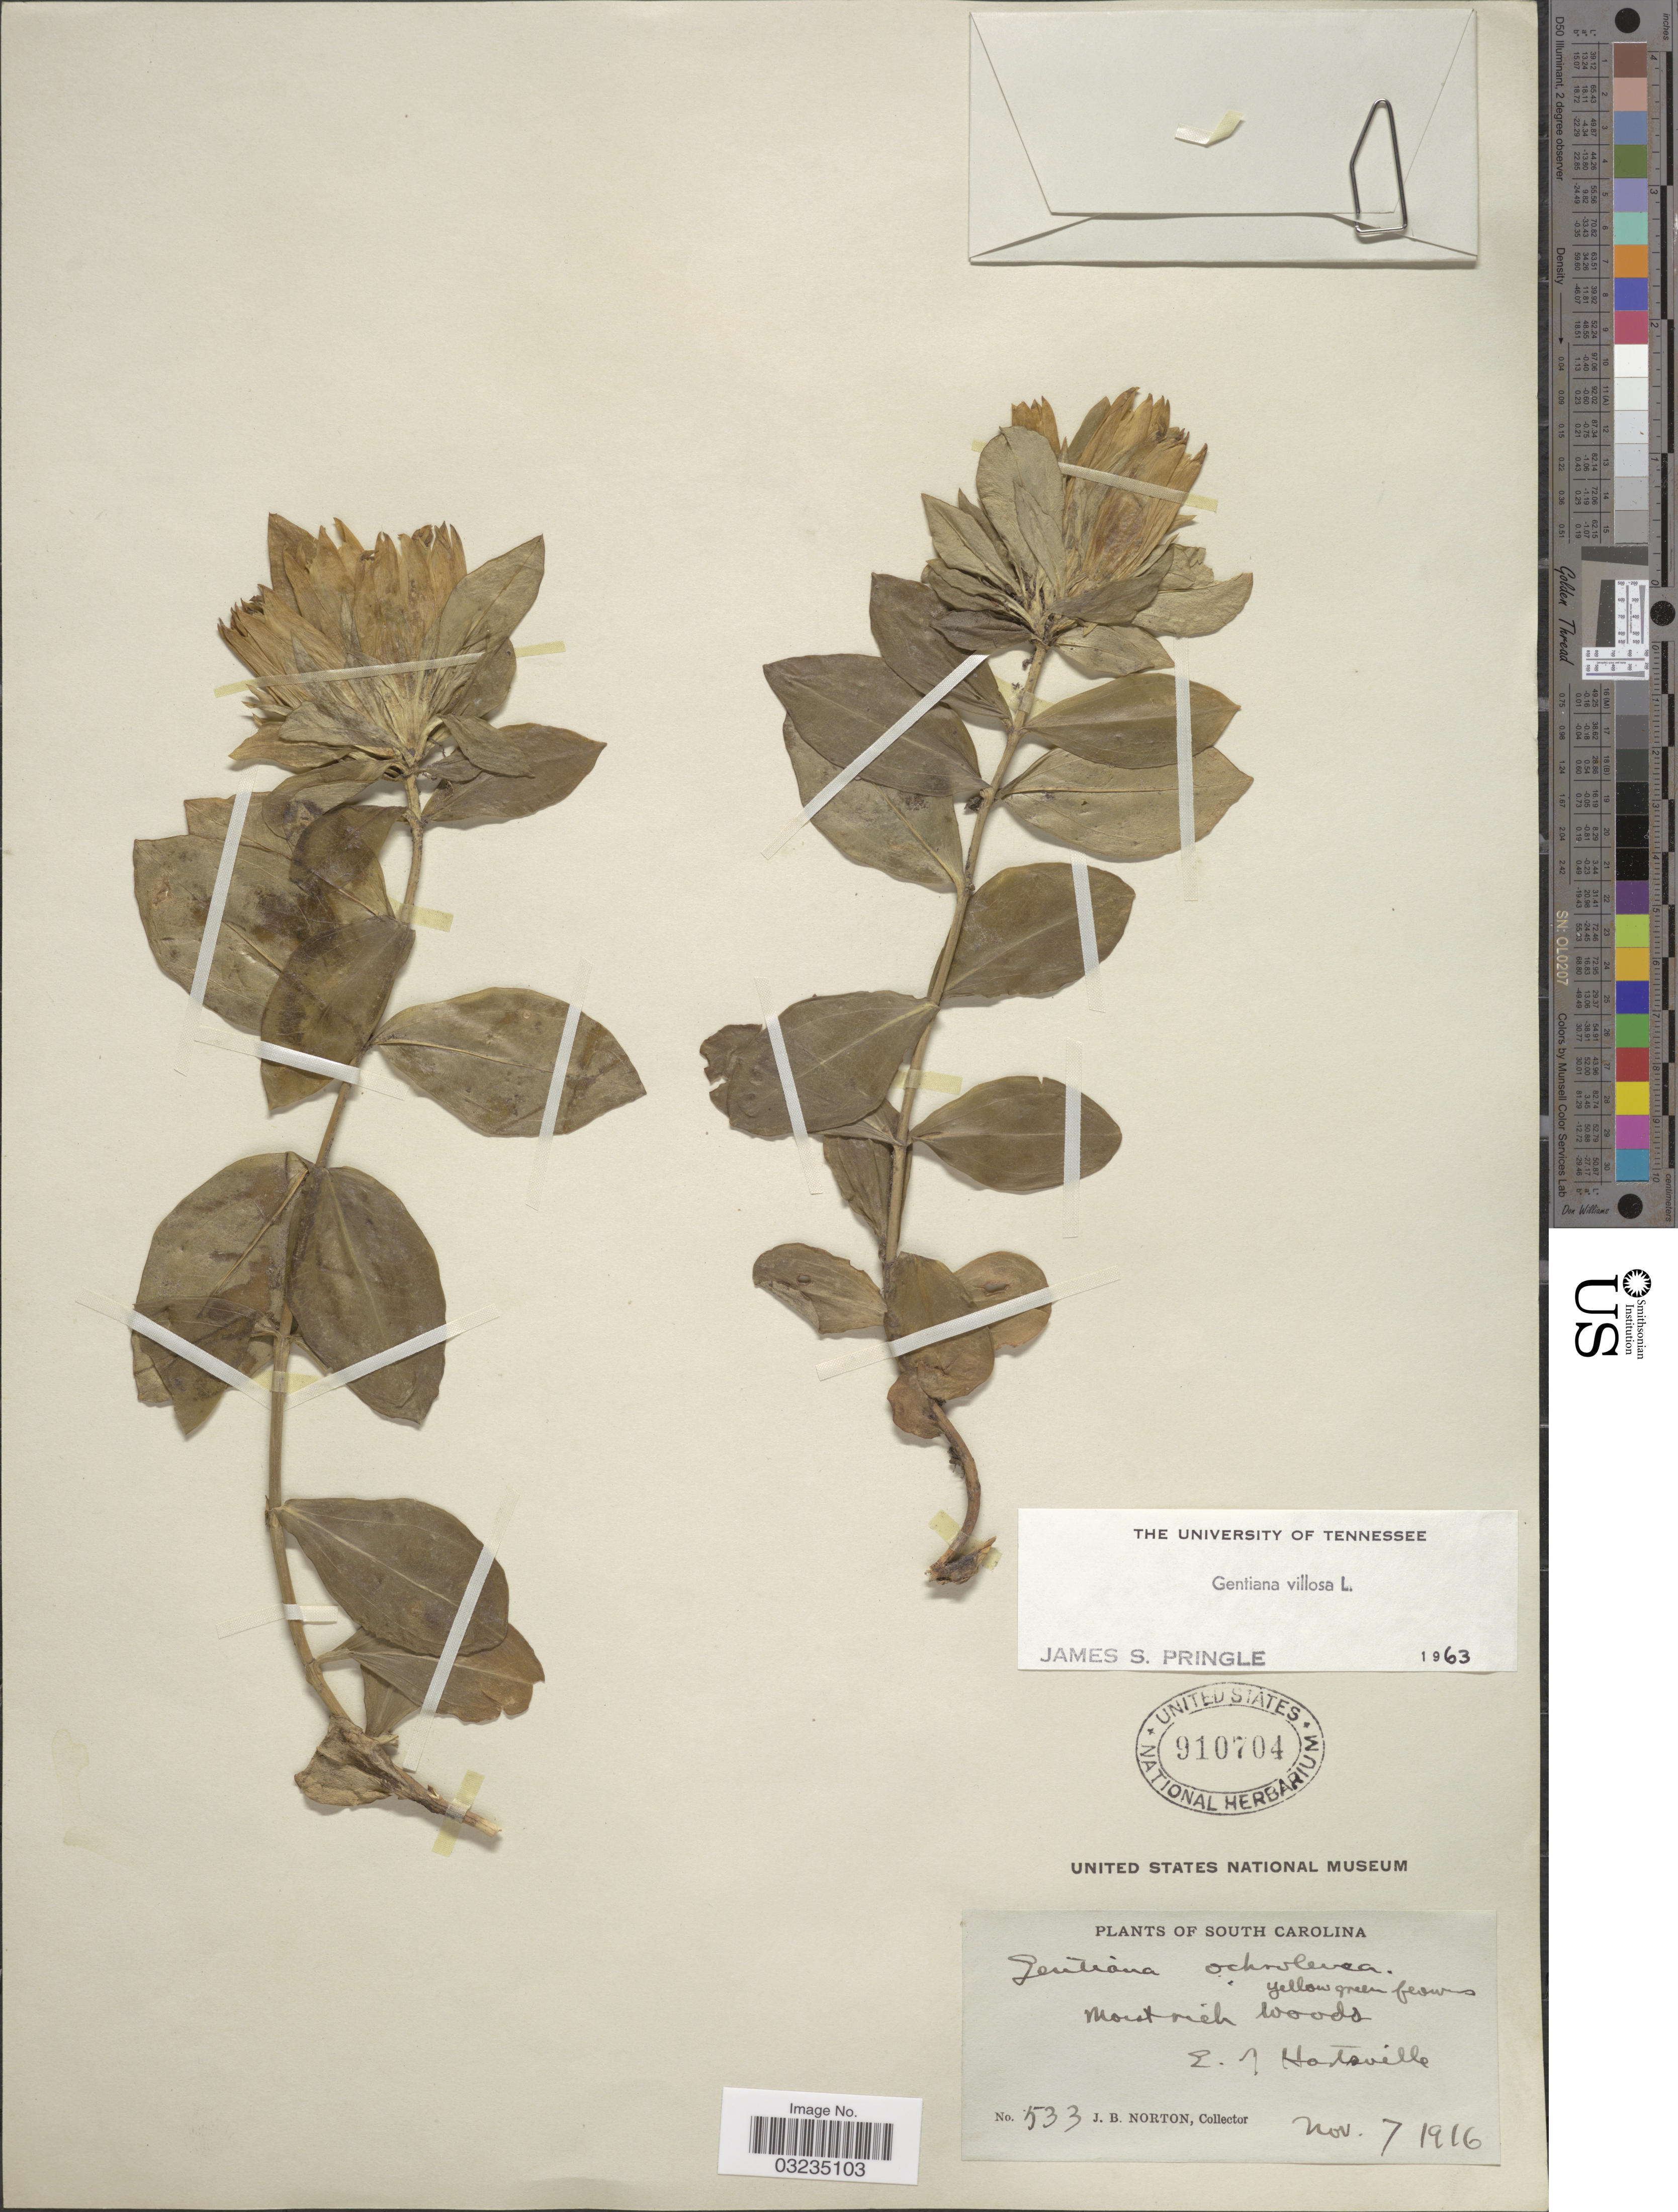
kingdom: Plantae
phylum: Tracheophyta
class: Magnoliopsida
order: Gentianales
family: Gentianaceae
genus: Gentiana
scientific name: Gentiana villosa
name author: L.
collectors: J. B. Norton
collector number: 533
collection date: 1916-11-07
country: United States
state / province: South Carolina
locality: E. of Hartsville.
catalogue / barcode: US 910704